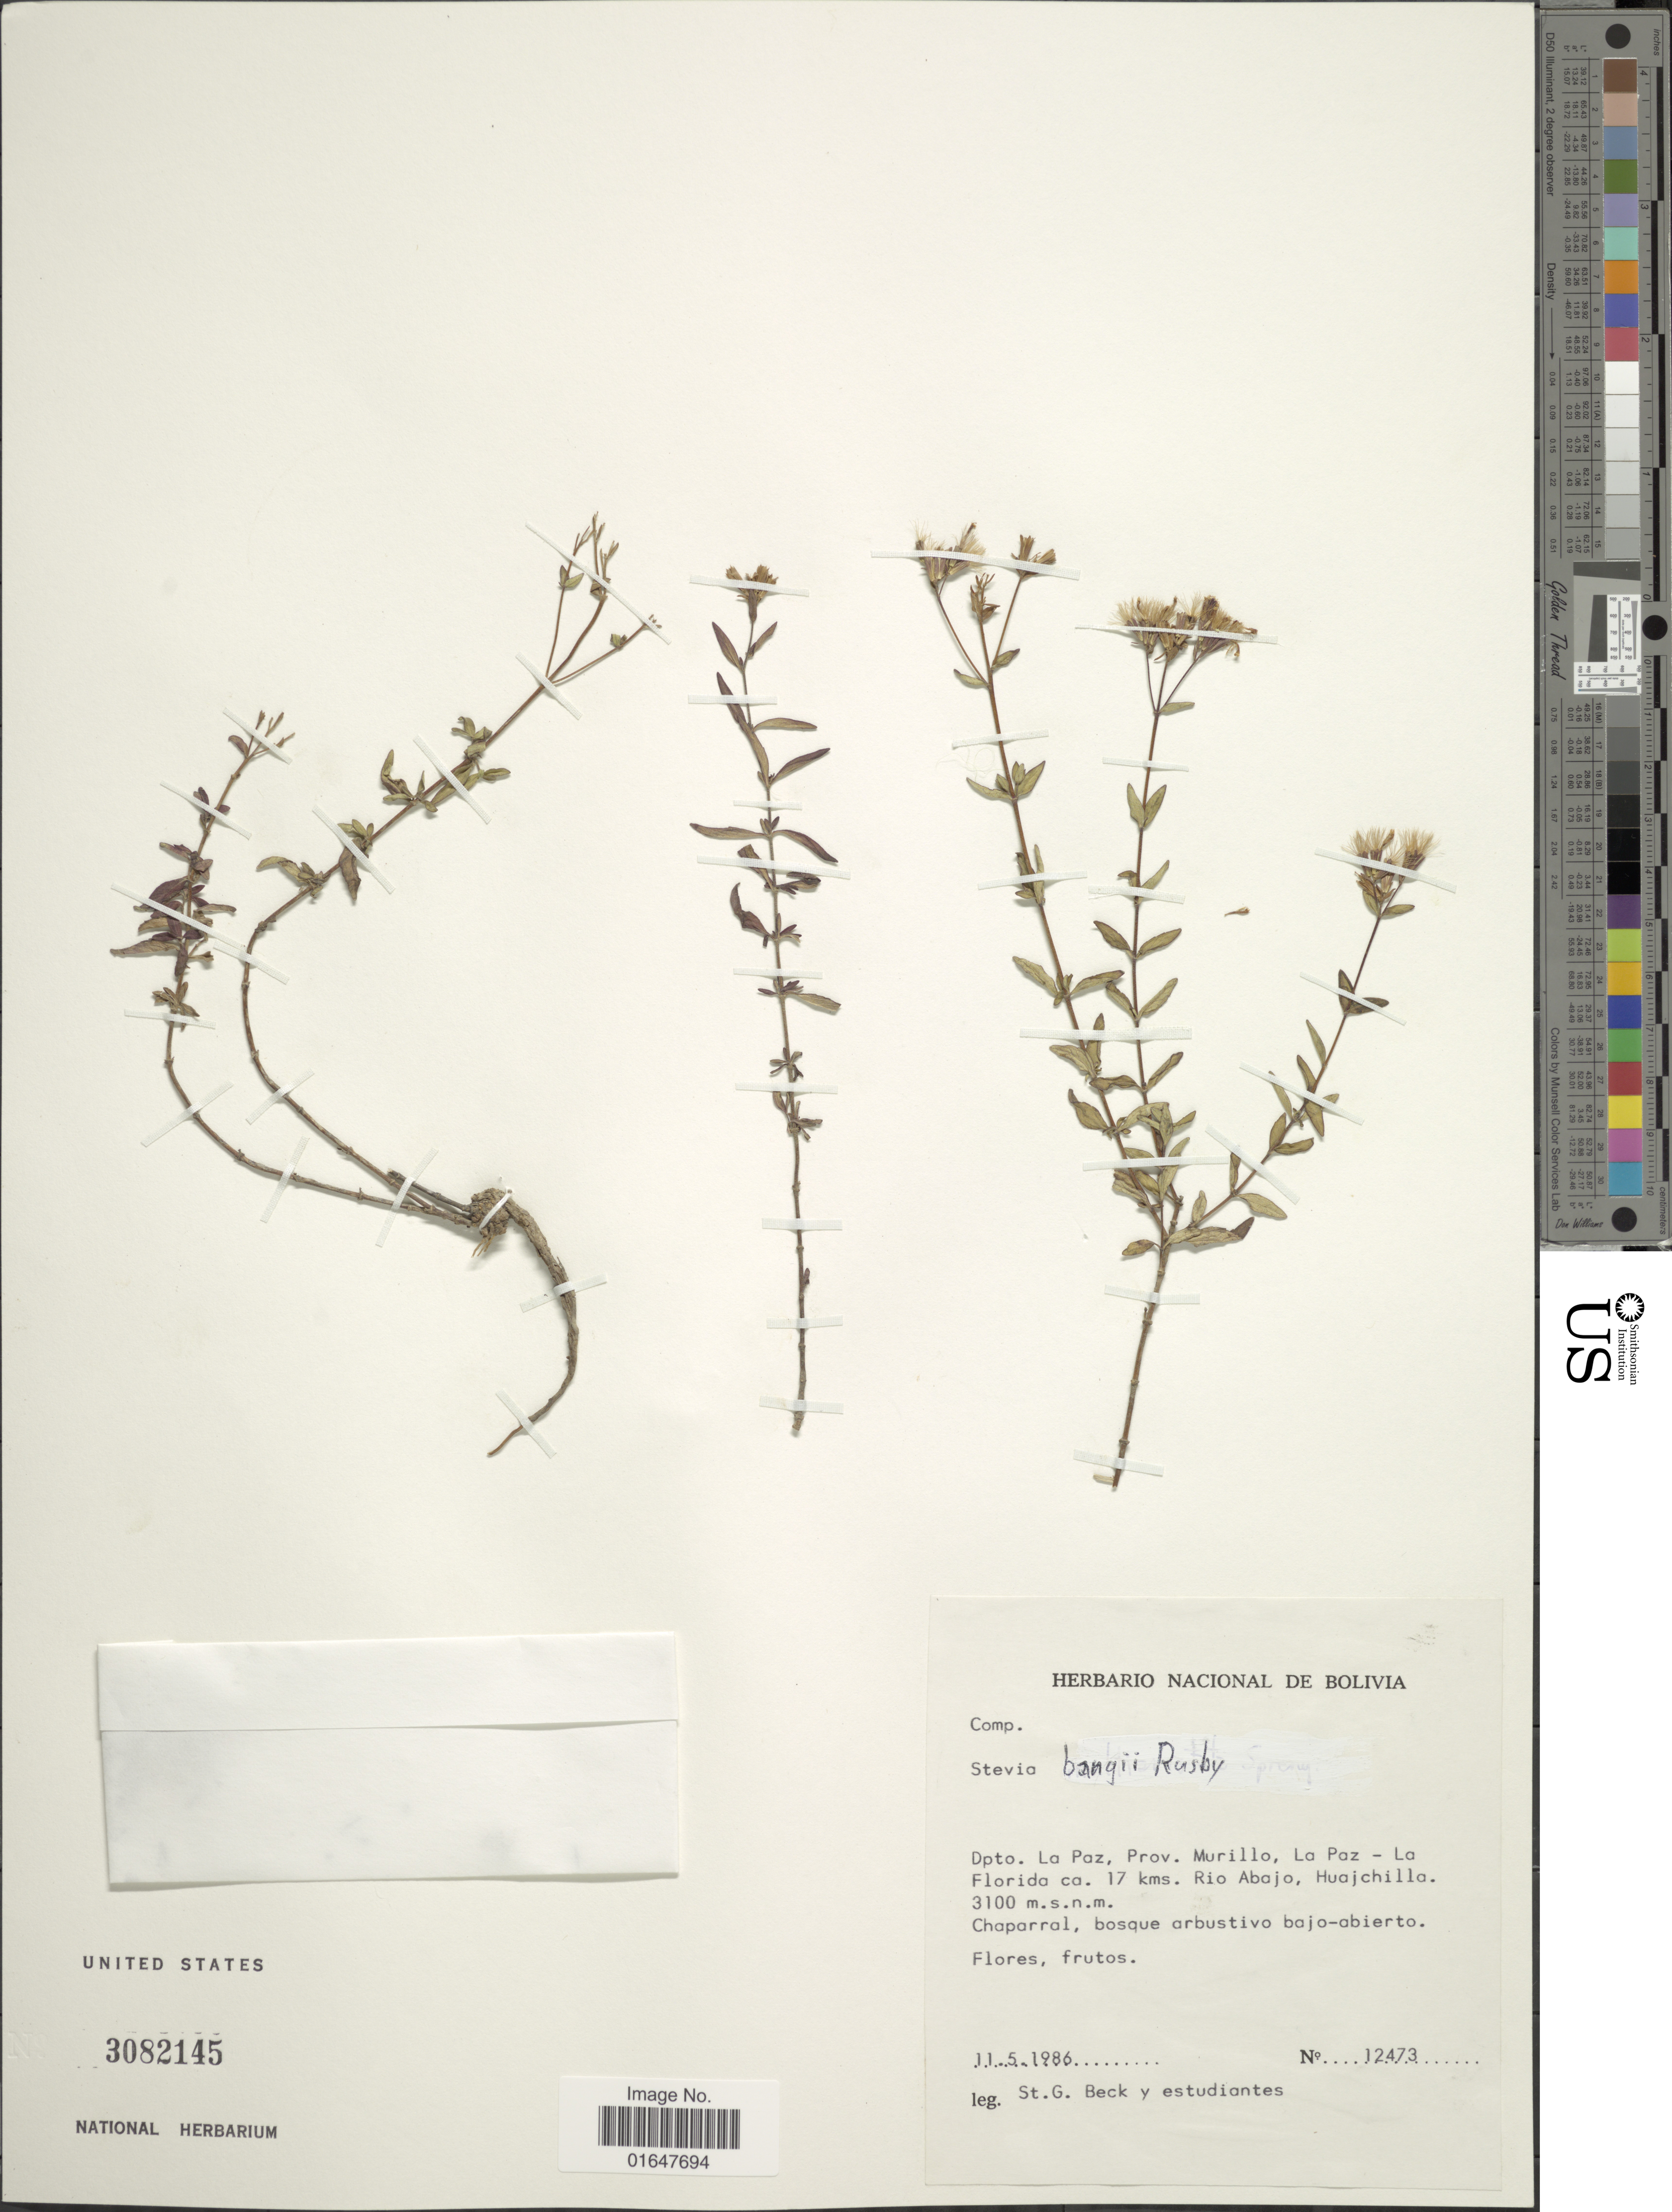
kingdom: Plantae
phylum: Tracheophyta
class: Magnoliopsida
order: Asterales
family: Asteraceae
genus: Stevia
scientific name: Stevia bangii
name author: Rusby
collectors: S. G. Beck & et al.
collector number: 12473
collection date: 1986-05-11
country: Bolivia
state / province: La Paz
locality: Prov. Murillo, La Paz-La Florida ca 17 kms Rio Abajo, Huajchilla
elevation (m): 3100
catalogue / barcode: US 3082145